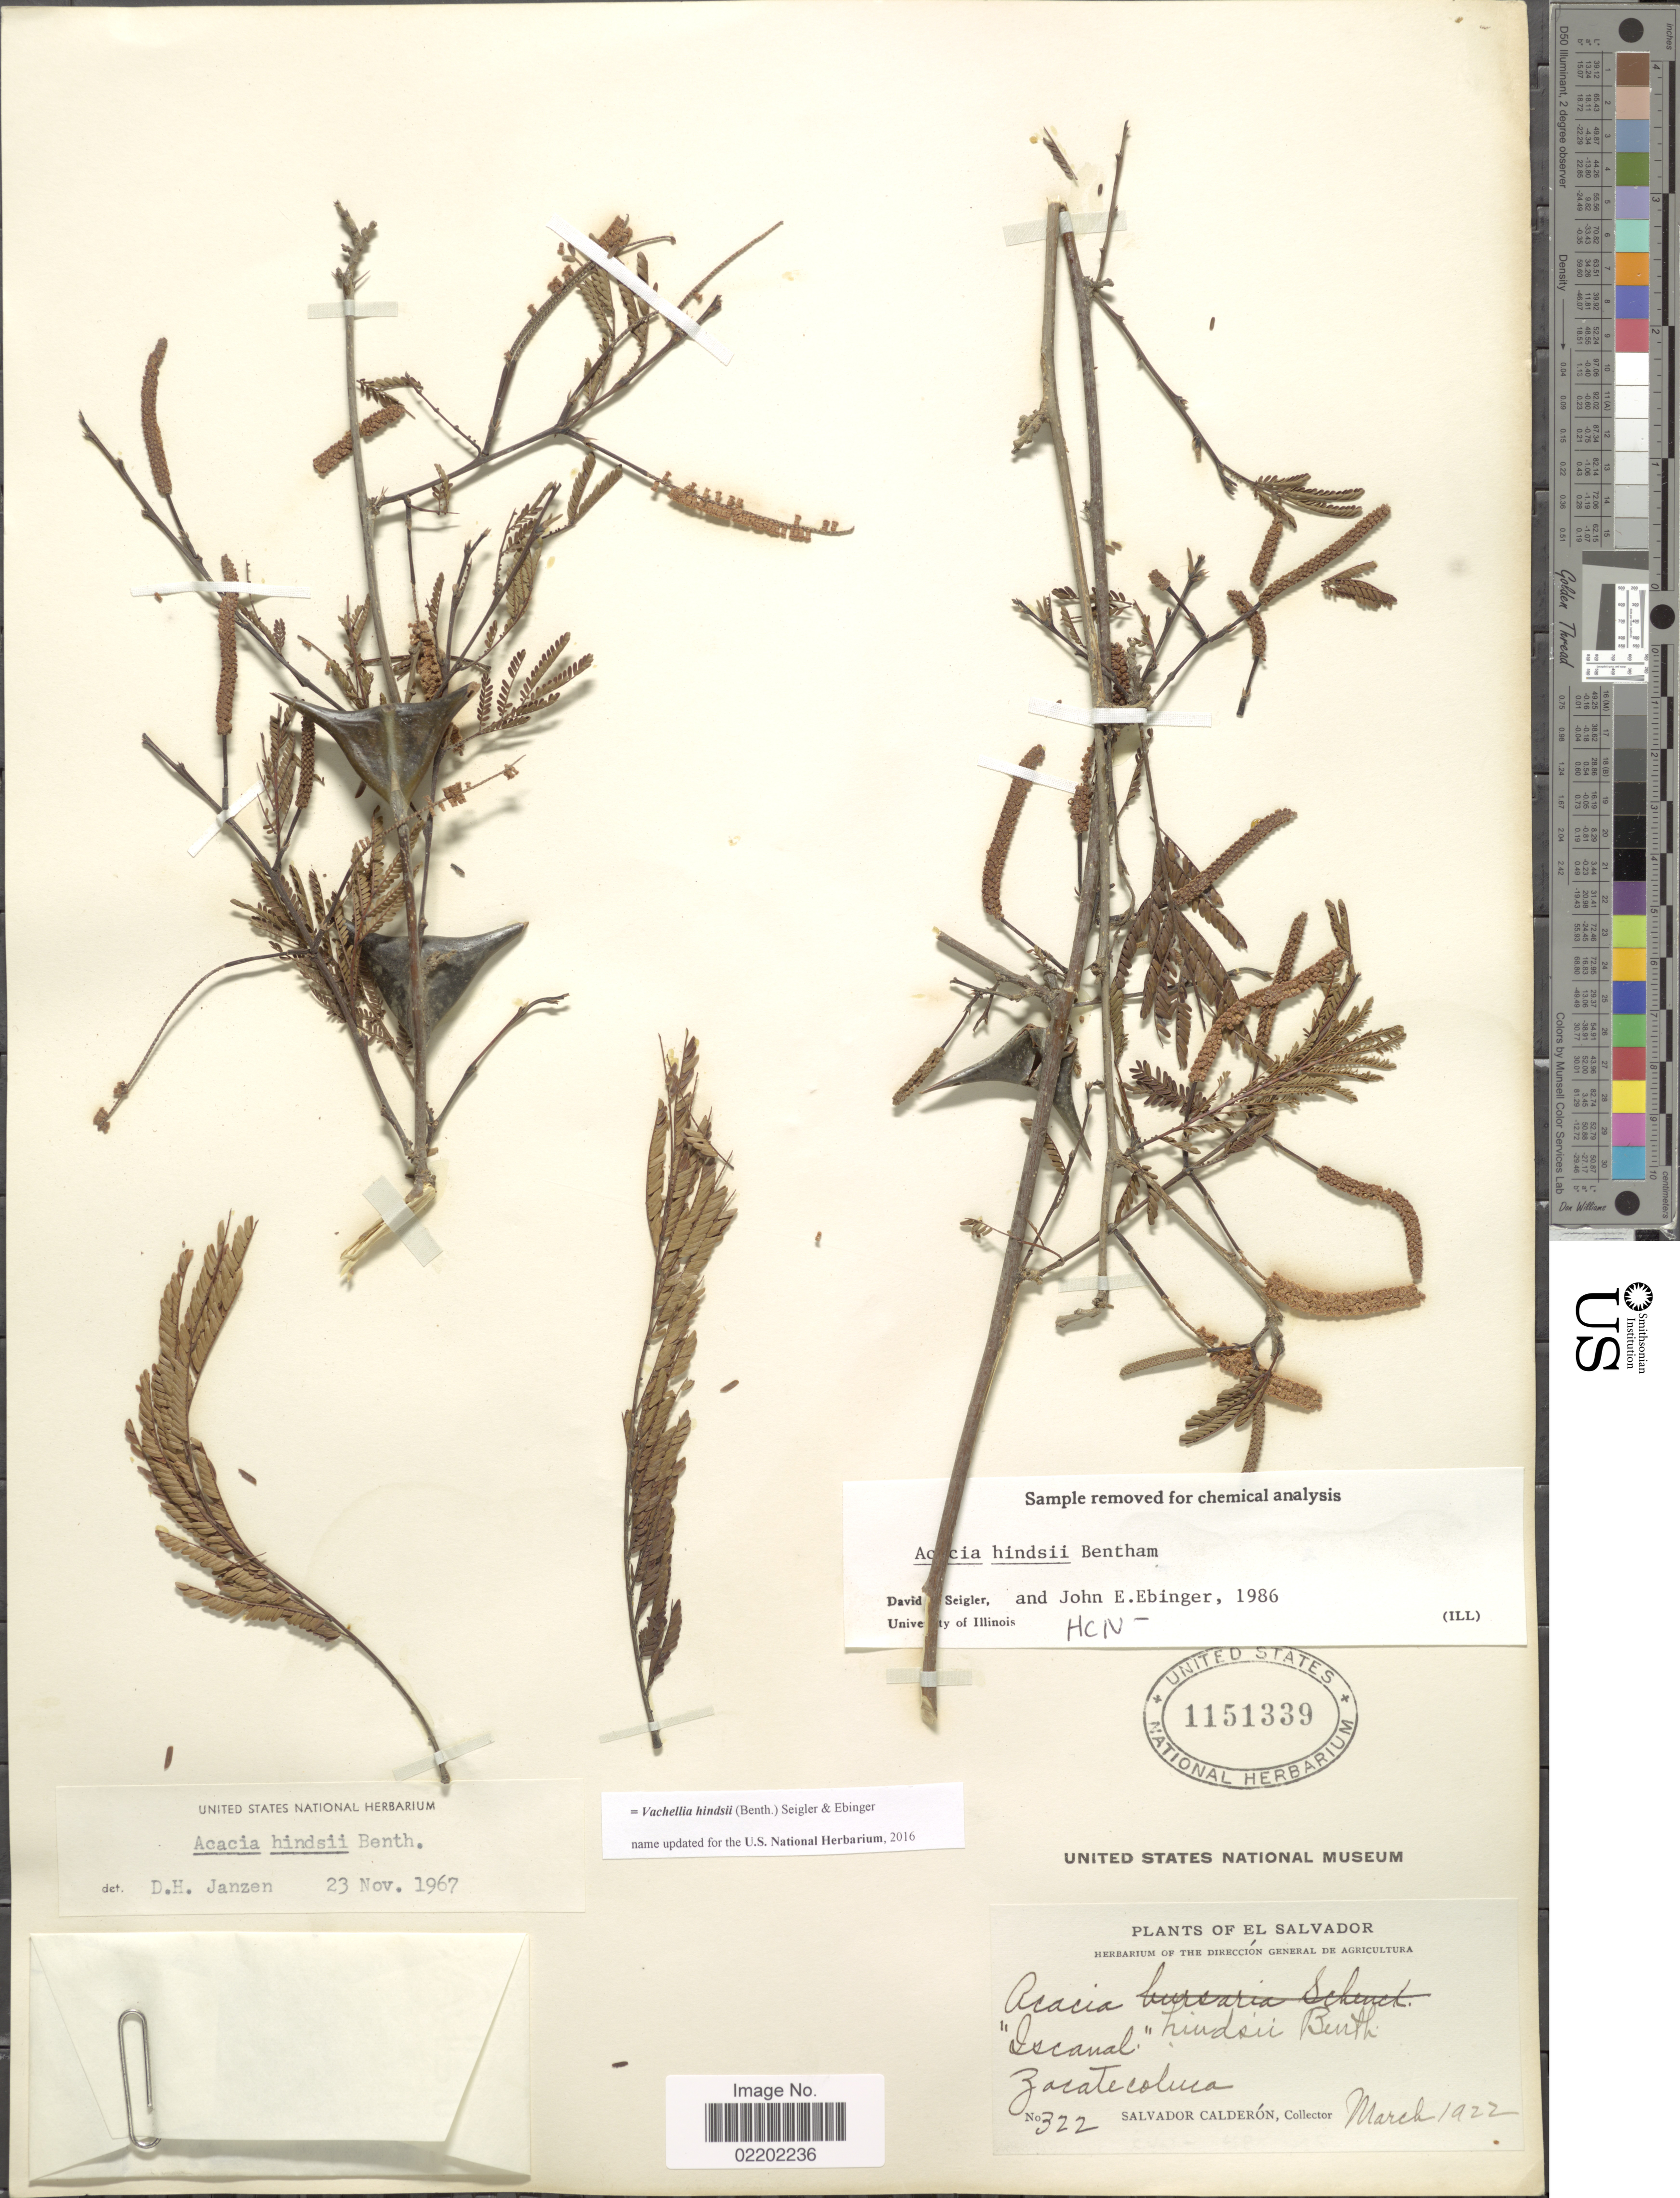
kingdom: Plantae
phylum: Tracheophyta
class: Magnoliopsida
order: Fabales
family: Fabaceae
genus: Vachellia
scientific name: Vachellia hindsii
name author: (Benth.) Seigler & Ebinger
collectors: S. Calderón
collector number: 322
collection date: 1922-03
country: El Salvador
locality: Zacatecoluca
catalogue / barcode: US 1151339